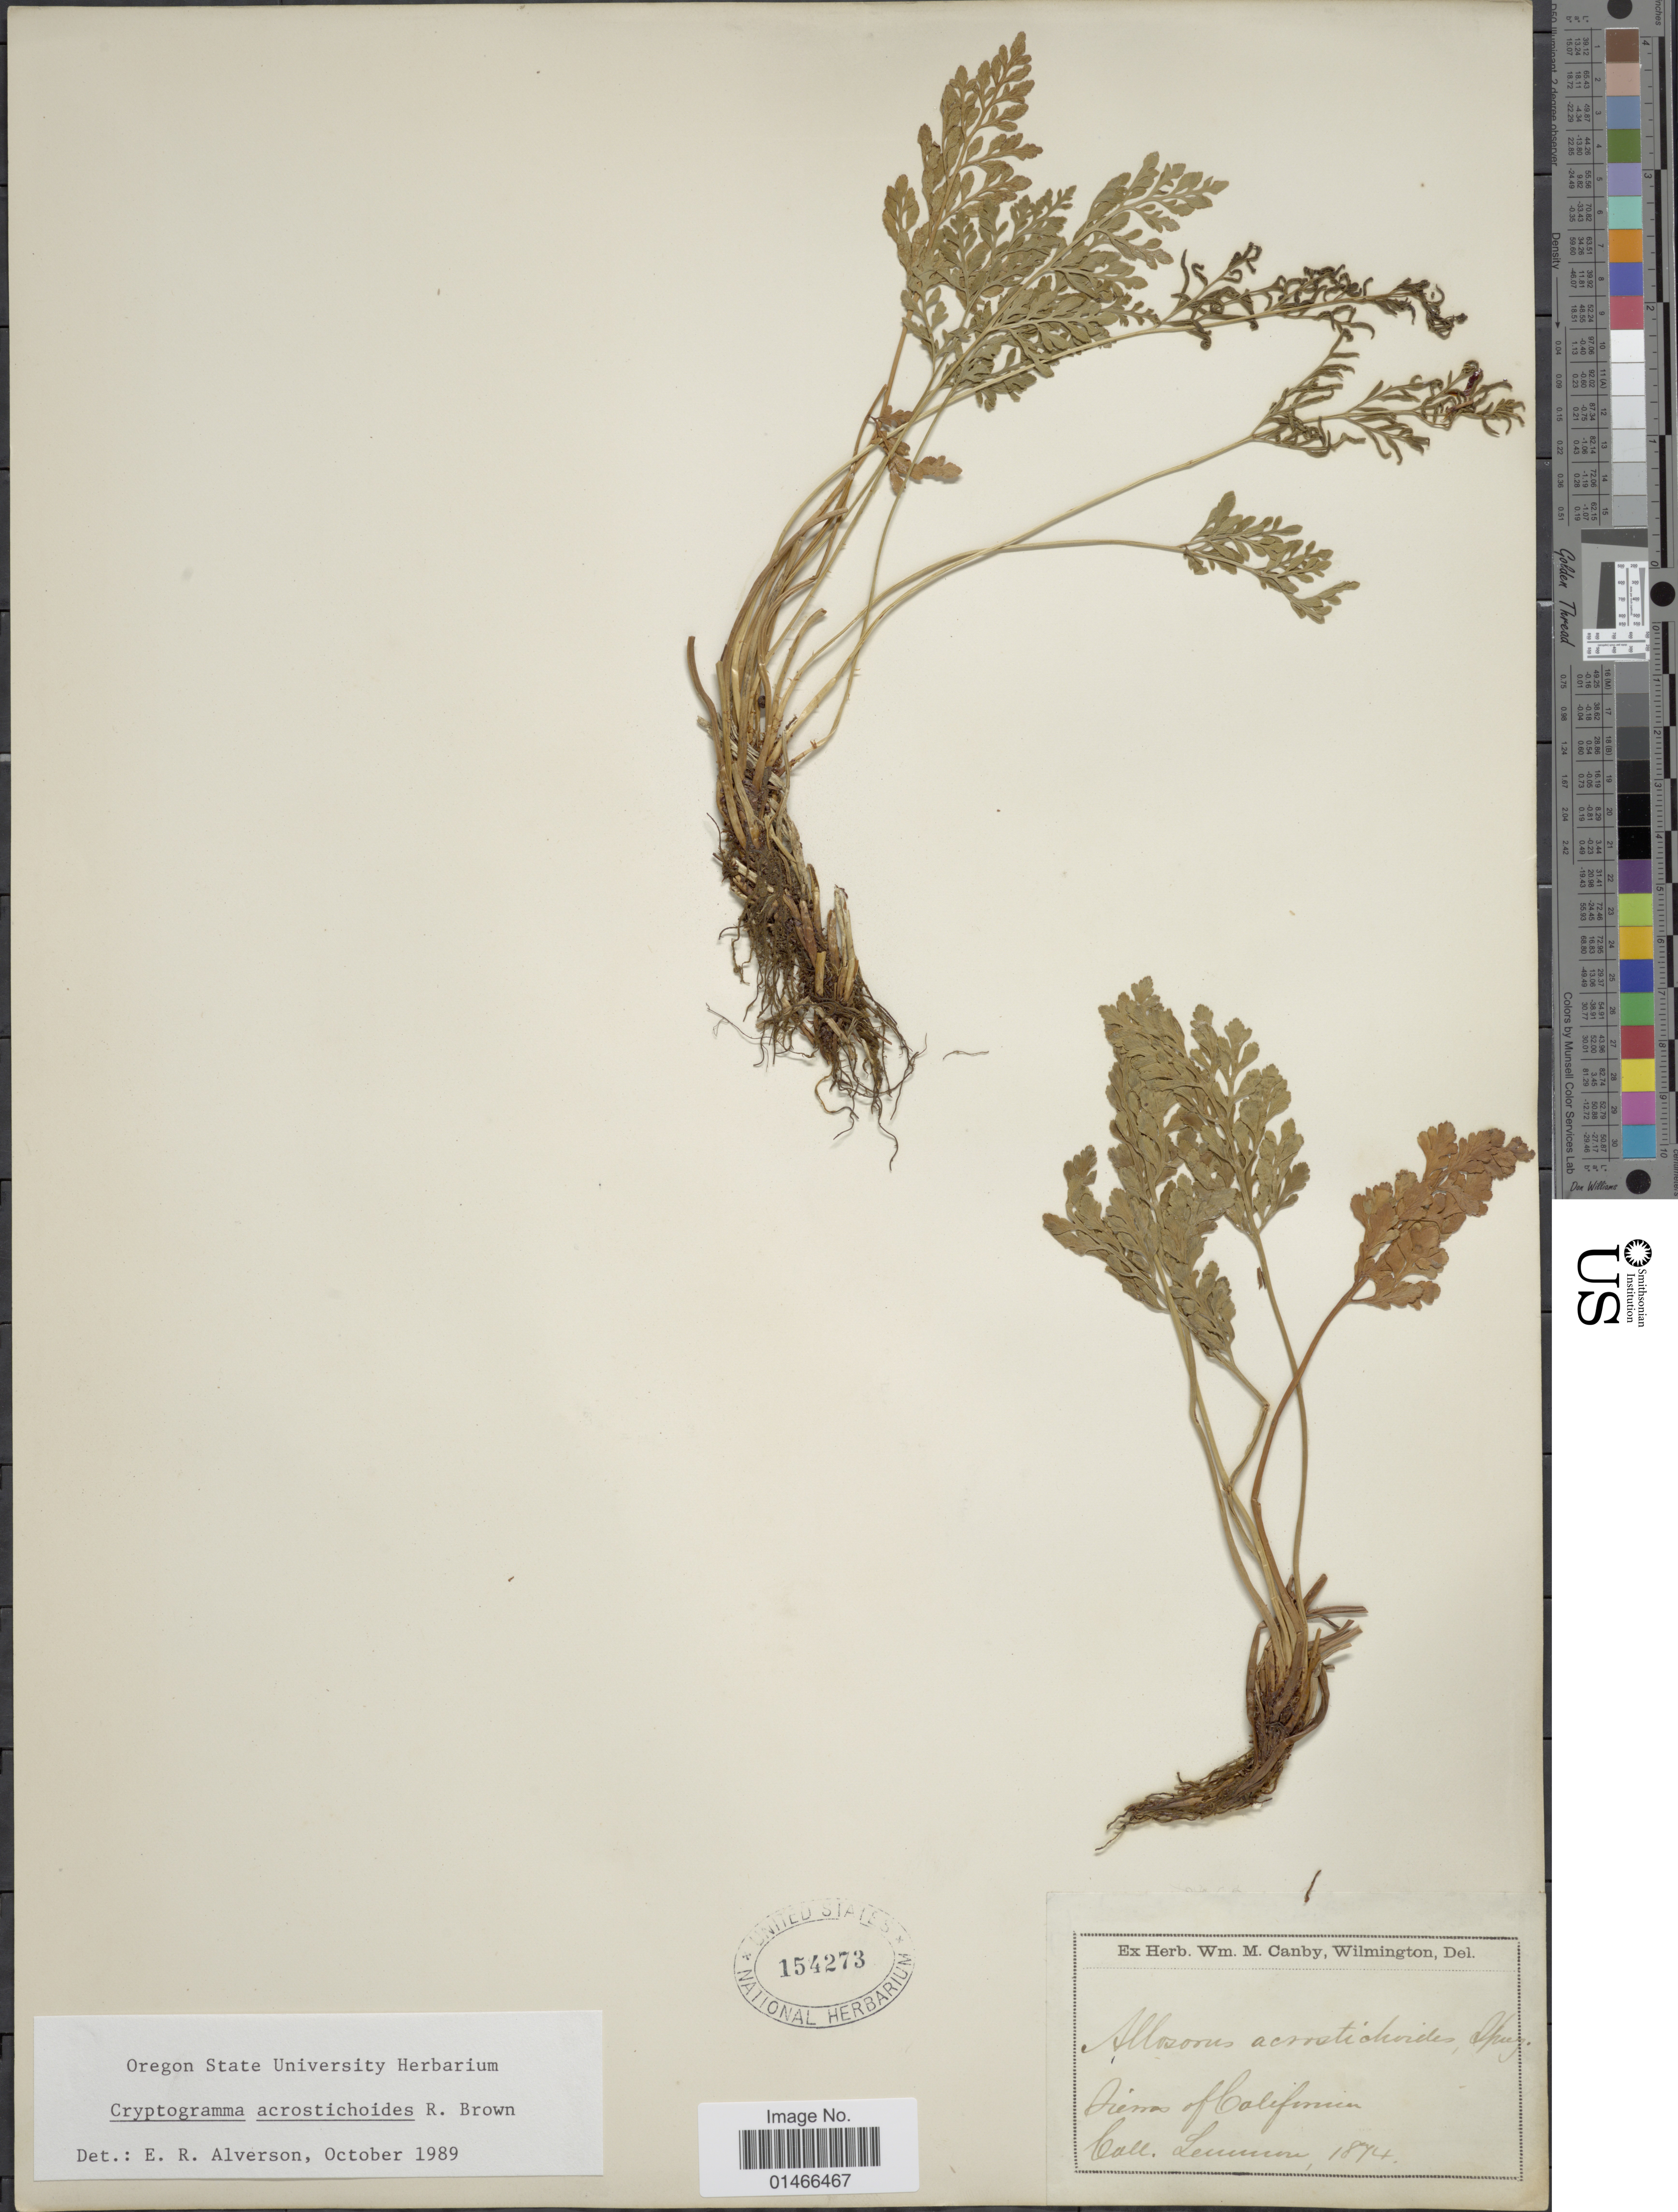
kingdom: Plantae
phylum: Tracheophyta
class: Polypodiopsida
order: Polypodiales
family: Pteridaceae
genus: Cryptogramma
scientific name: Cryptogramma acrostichoides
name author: R. Br.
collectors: Lemmens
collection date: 1874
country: United States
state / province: California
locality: Sierras of California.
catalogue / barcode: US 154273